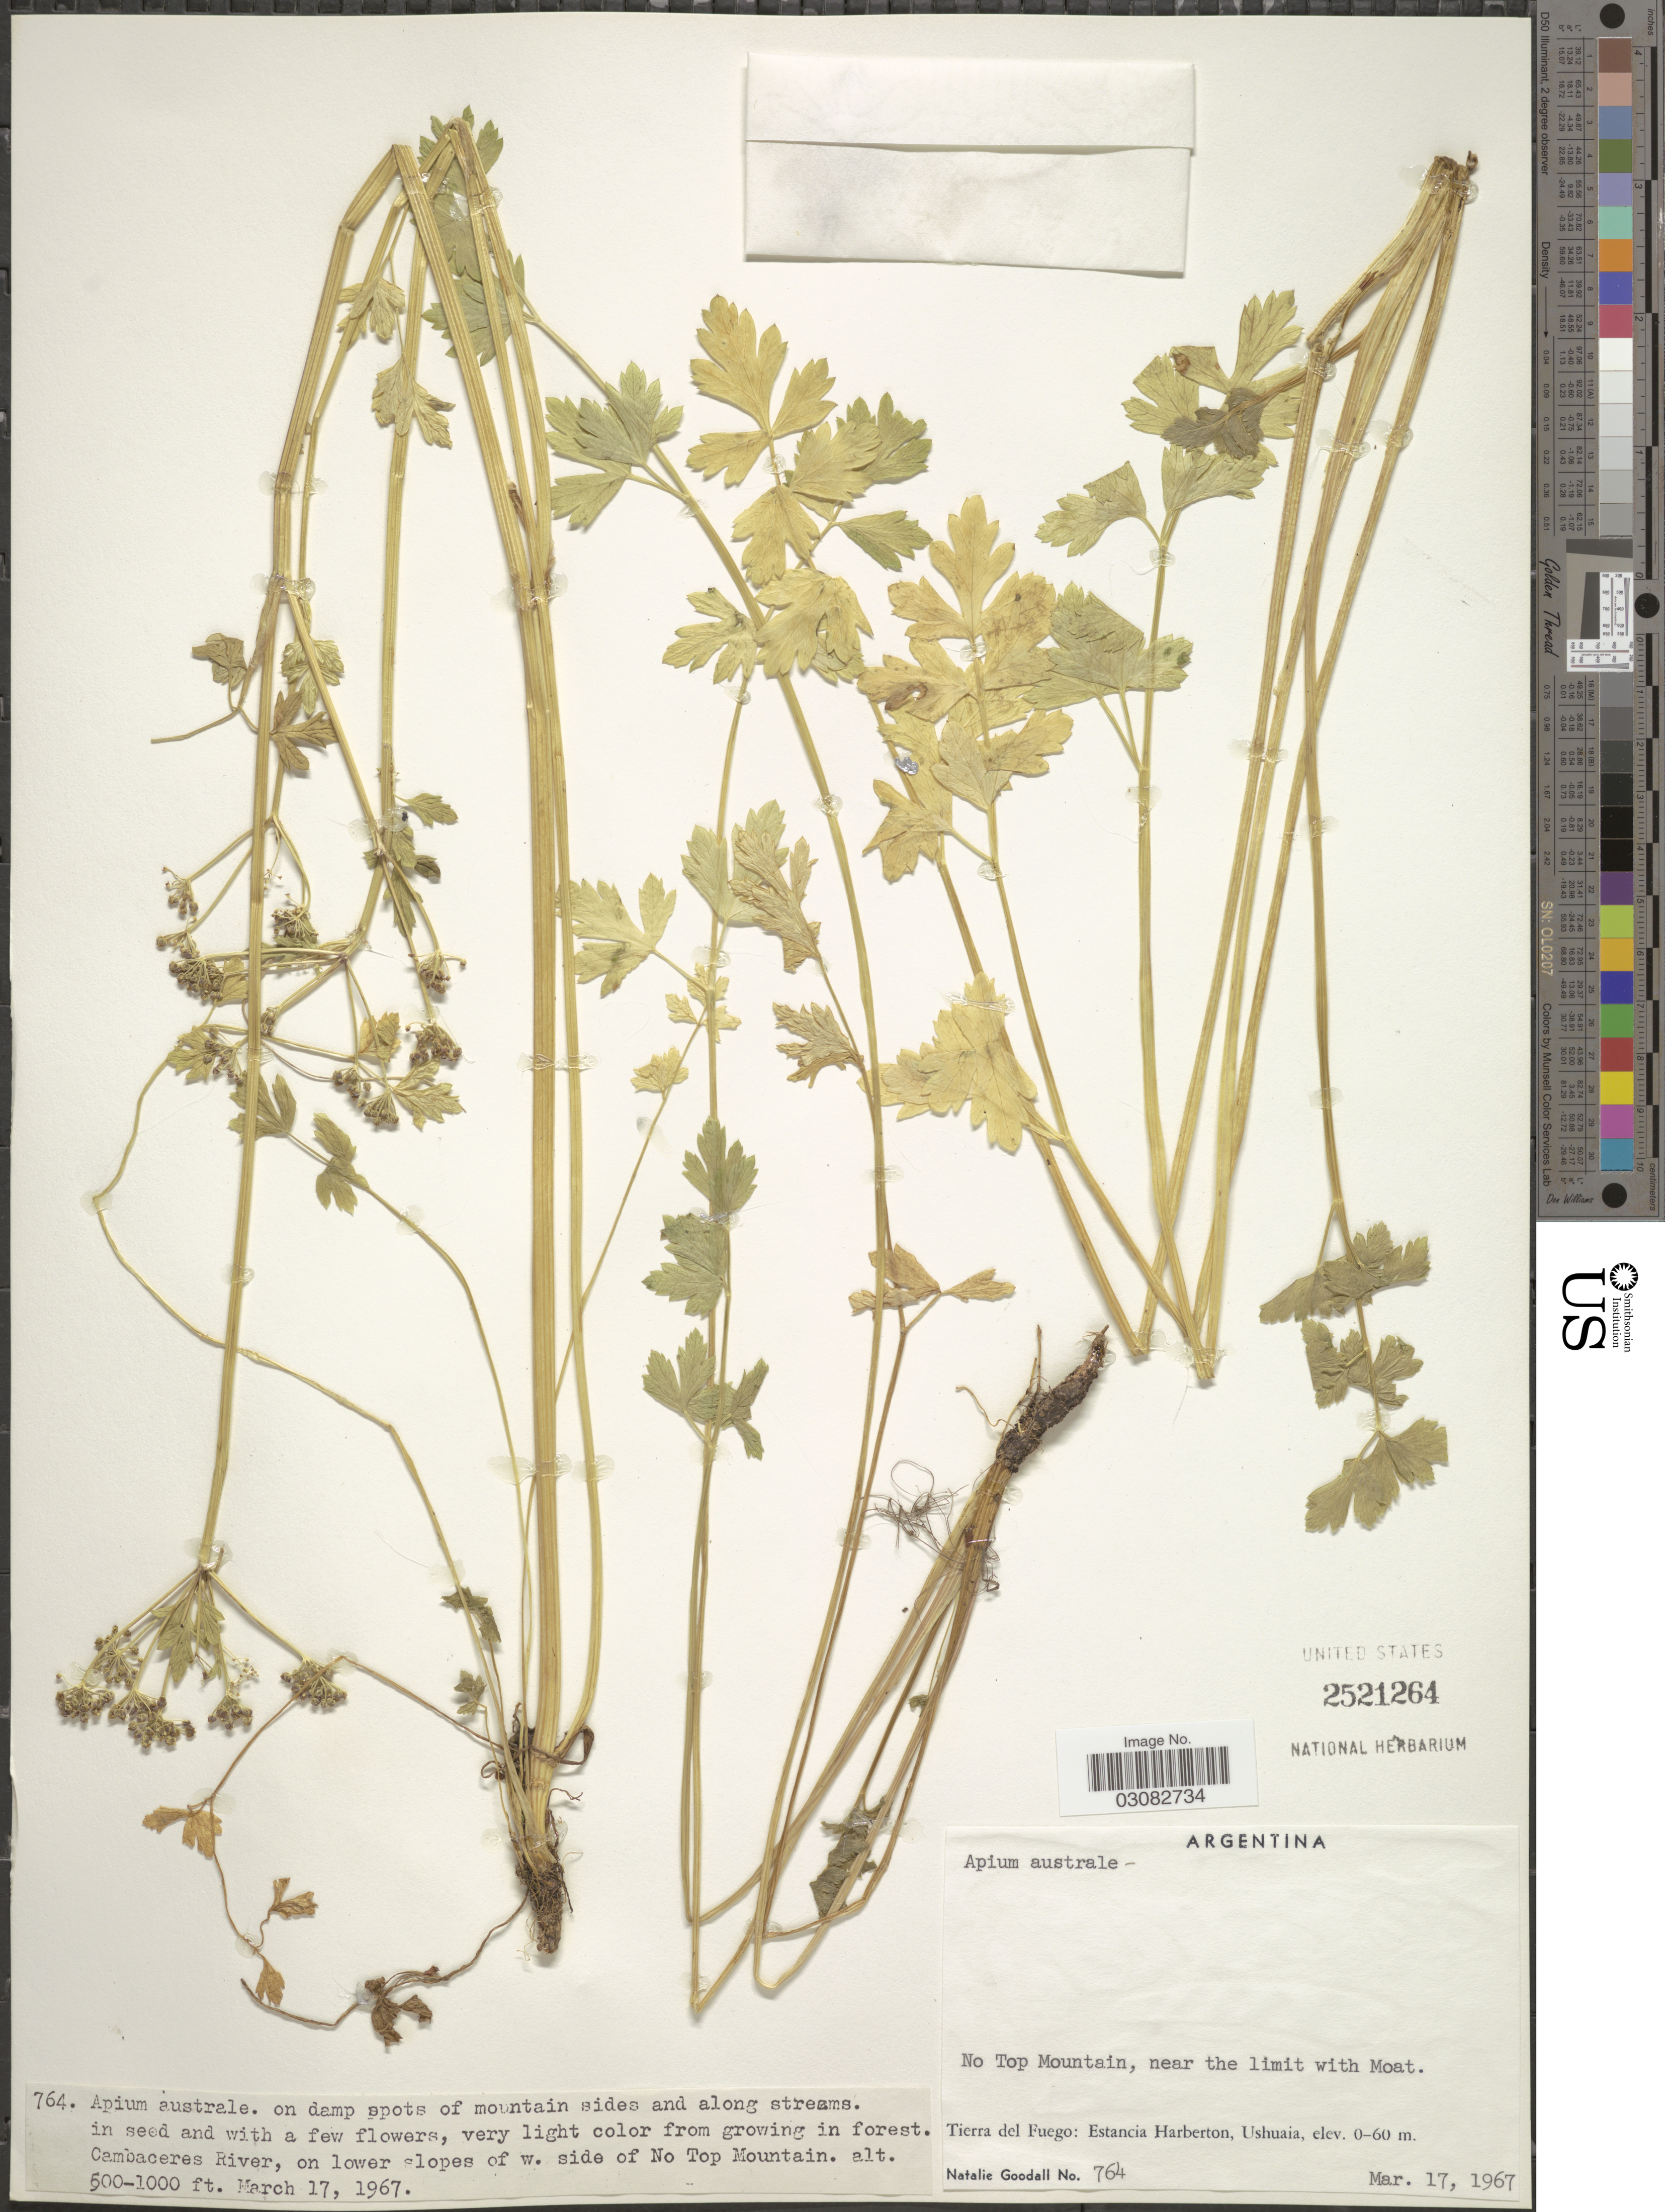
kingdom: Plantae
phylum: Tracheophyta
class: Magnoliopsida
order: Apiales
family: Apiaceae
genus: Apium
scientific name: Apium australe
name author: Thouars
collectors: N. Goodall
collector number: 764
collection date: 1967-03-17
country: Argentina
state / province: Tierra del Fuego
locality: No Top Mountain, near the limit with Moat. Estancia Harberton, Ushuaia. Cambaceres River, on lower slopes of w. side of No Top Mountain.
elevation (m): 152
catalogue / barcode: US 2521264